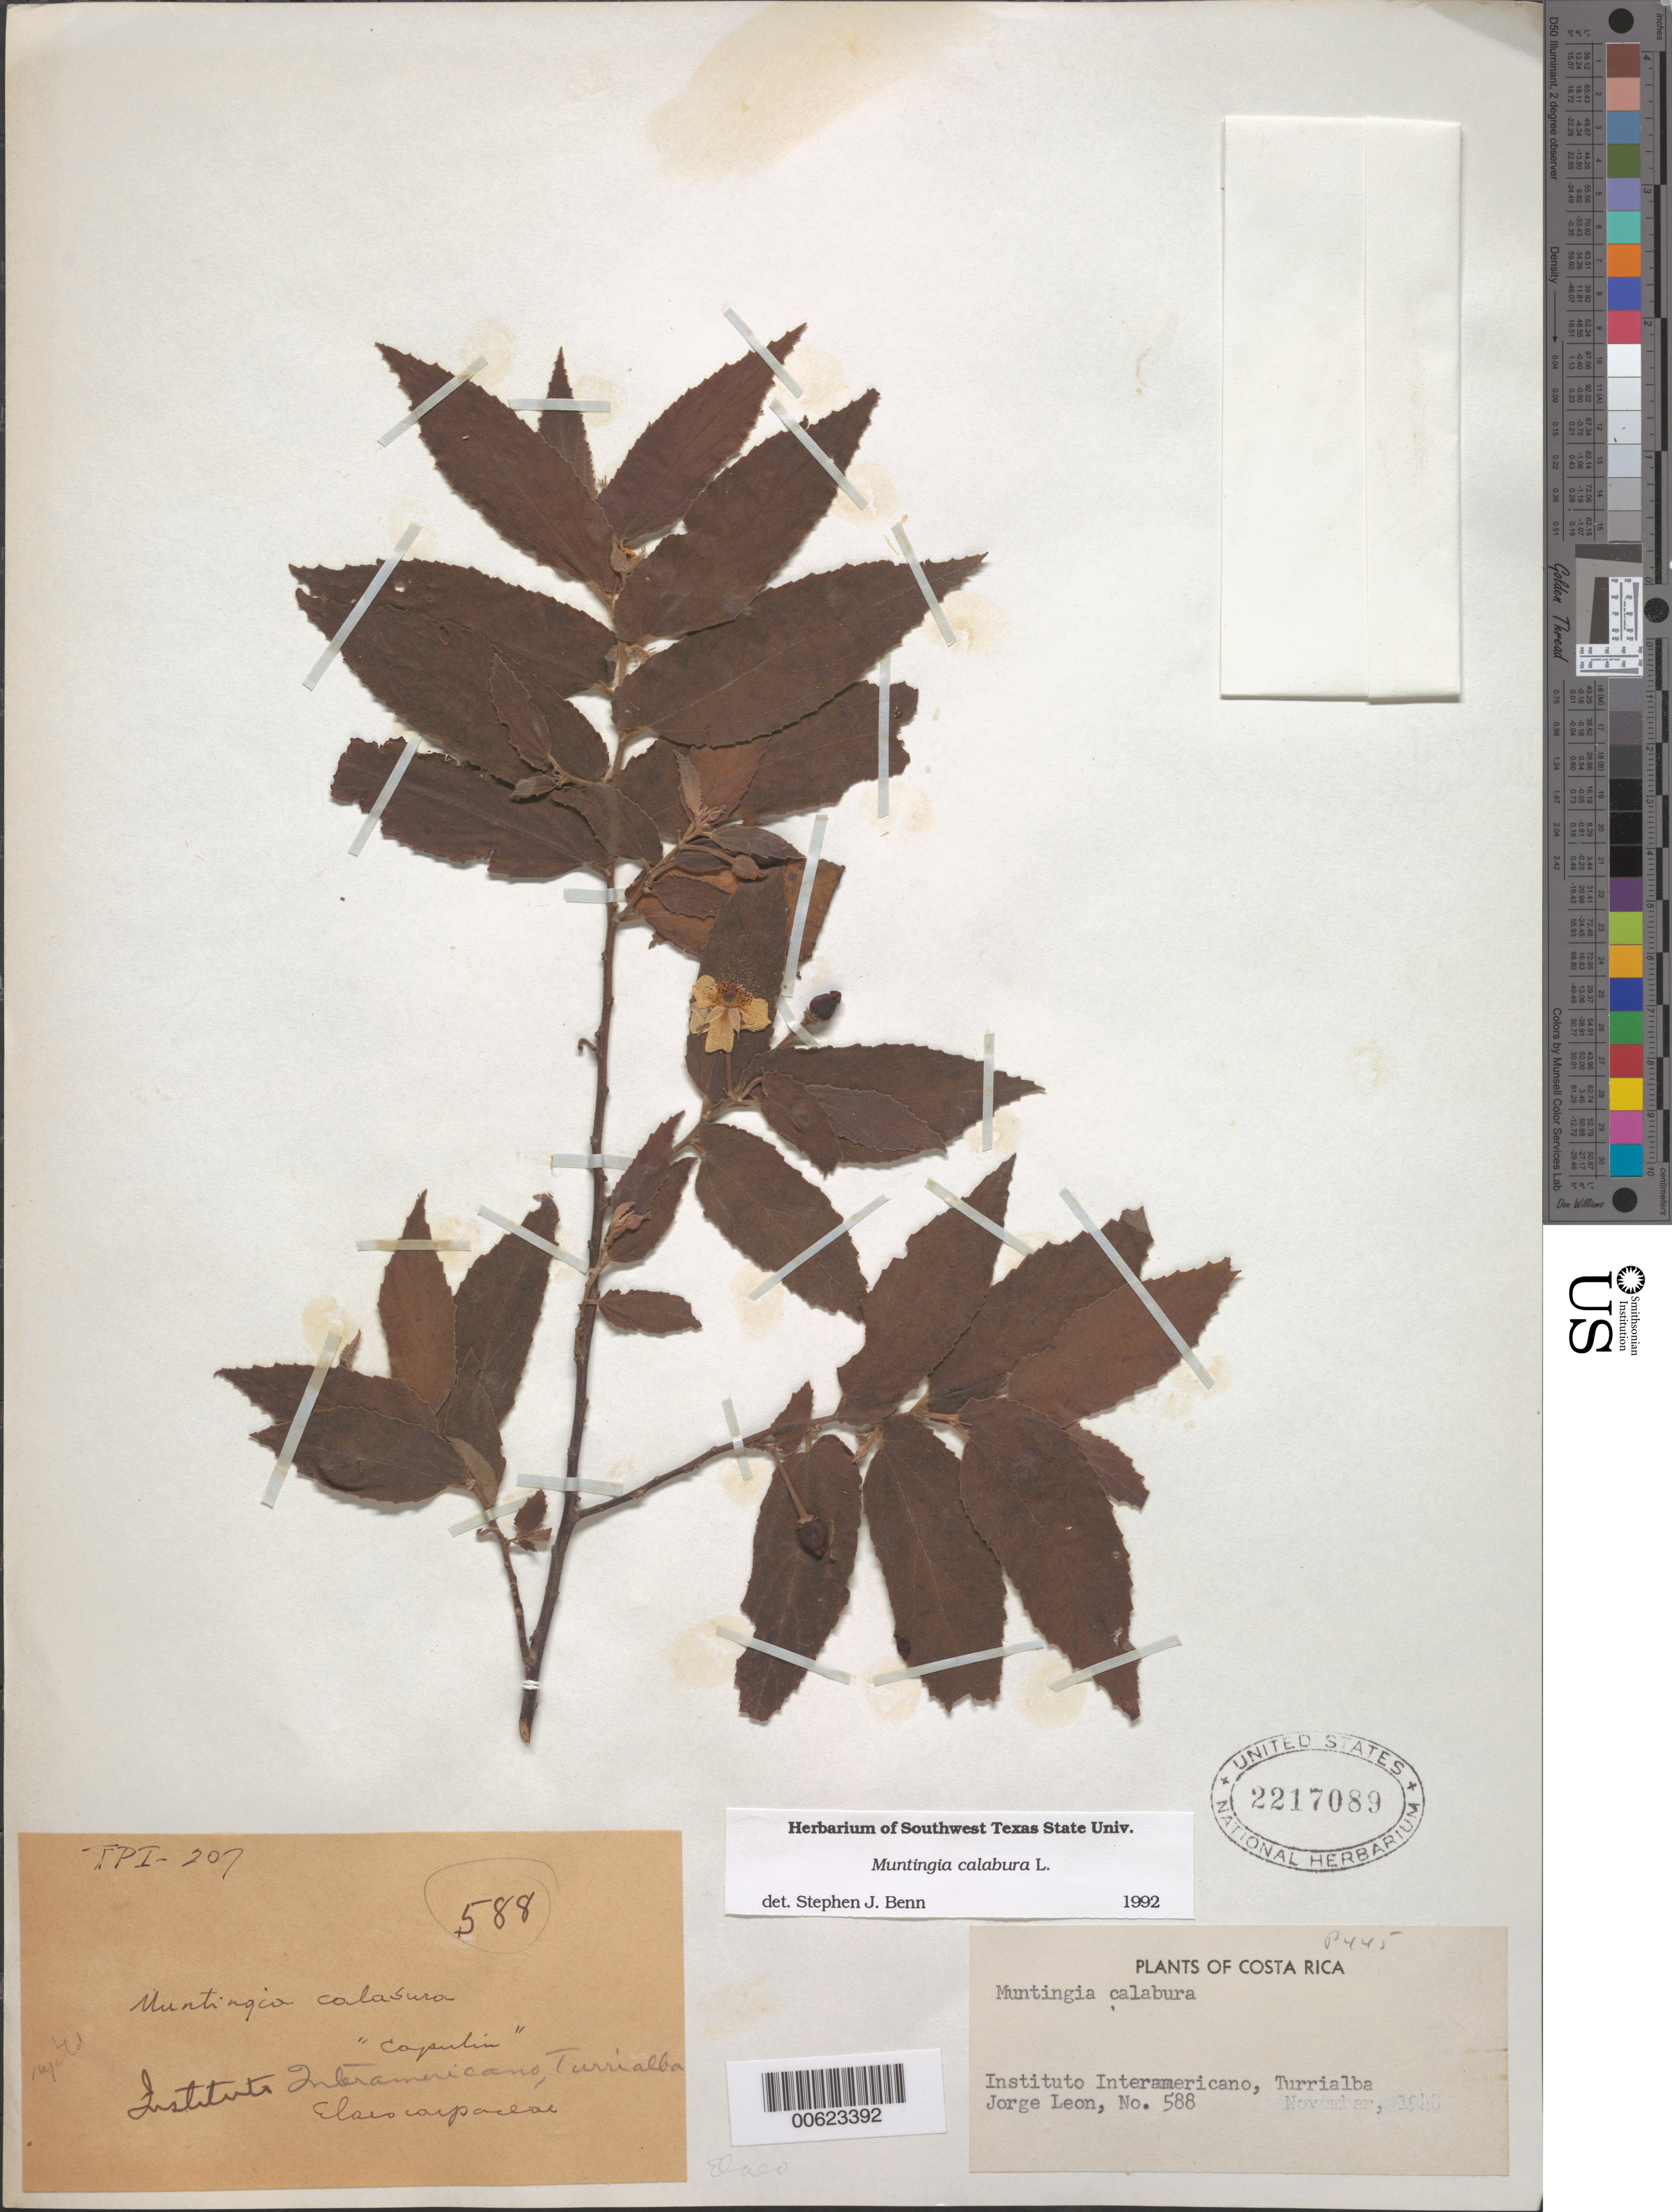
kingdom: Plantae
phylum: Tracheophyta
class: Magnoliopsida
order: Malvales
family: Muntingiaceae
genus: Muntingia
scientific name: Muntingia calabura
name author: L.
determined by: Benn, S. J.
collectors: J. León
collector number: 588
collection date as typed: Nov 1948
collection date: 1948-11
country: Costa Rica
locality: Instituto Interamericano, Turrialba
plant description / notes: Common name: Capulin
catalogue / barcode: US 2217089